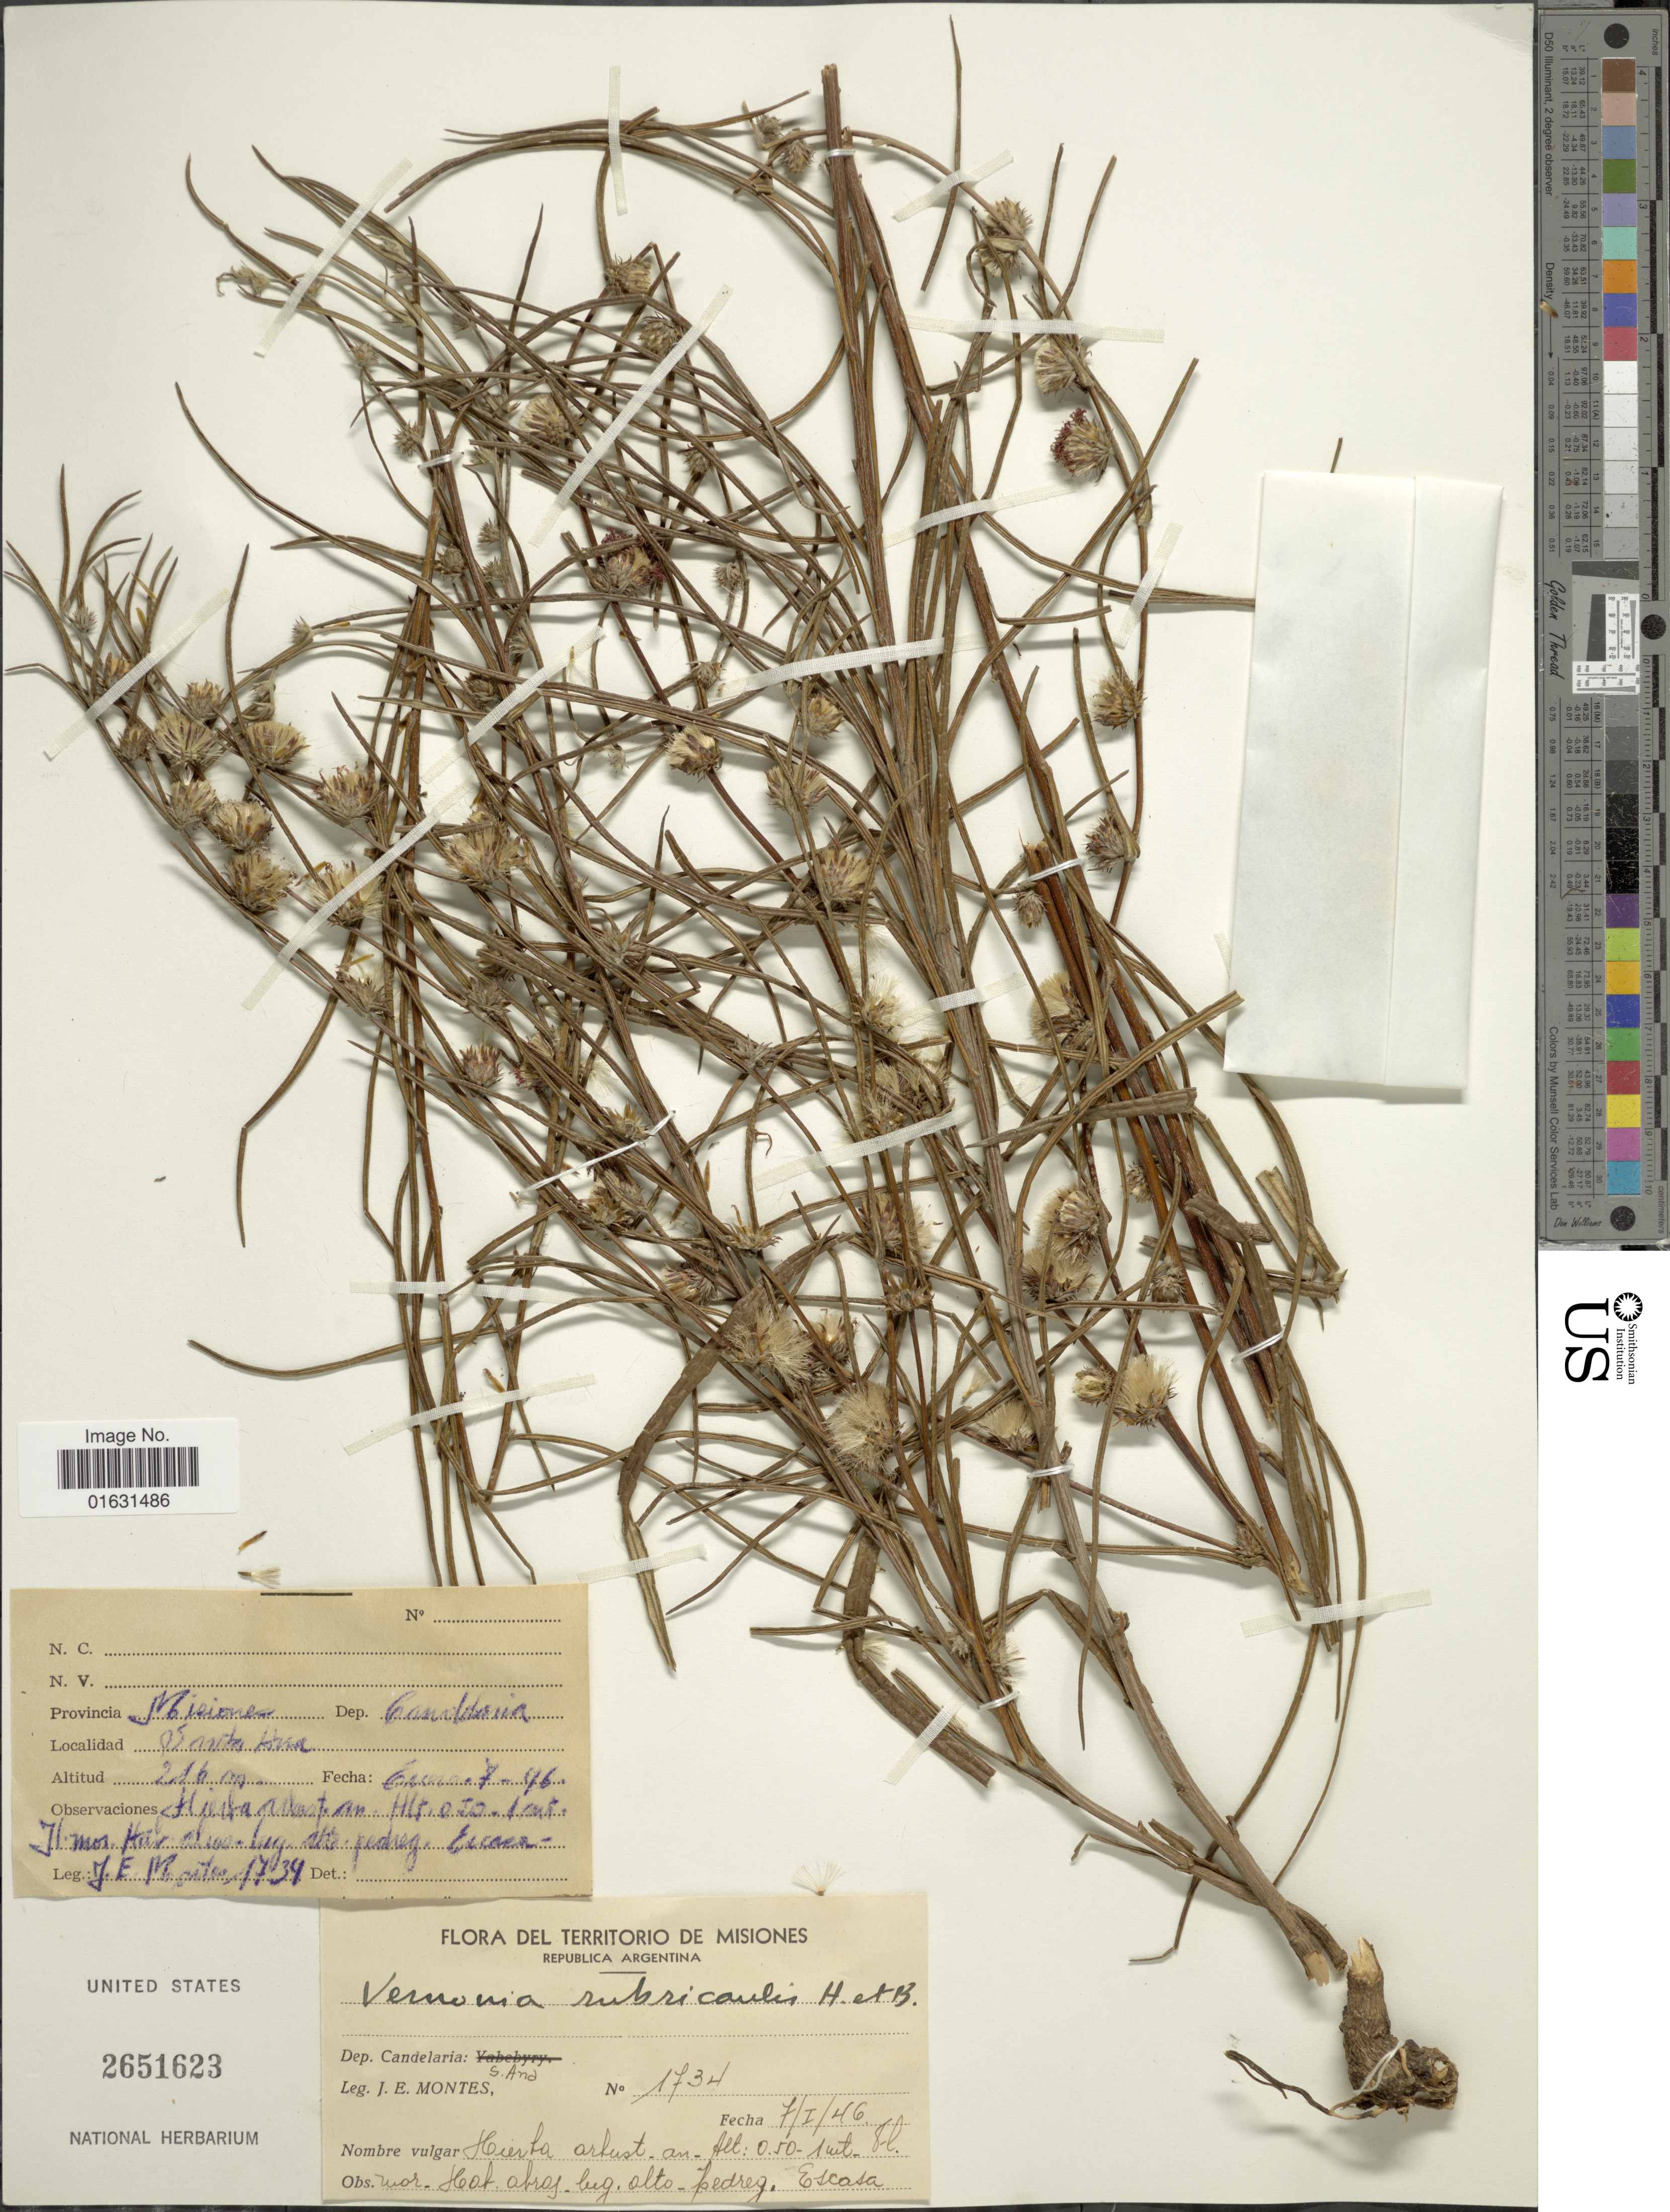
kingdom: Plantae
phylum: Tracheophyta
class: Magnoliopsida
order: Asterales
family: Asteraceae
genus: Lessingianthus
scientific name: Lessingianthus rubricaulis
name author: (Humb. & Bonpl.) H. Rob.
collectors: J. E. Montes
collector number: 1734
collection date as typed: Transcribed d/m/y: 7/1/46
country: Argentina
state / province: Misiones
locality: Dep. Candelaria, S. And, Santa Ana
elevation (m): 216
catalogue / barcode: US 2651623